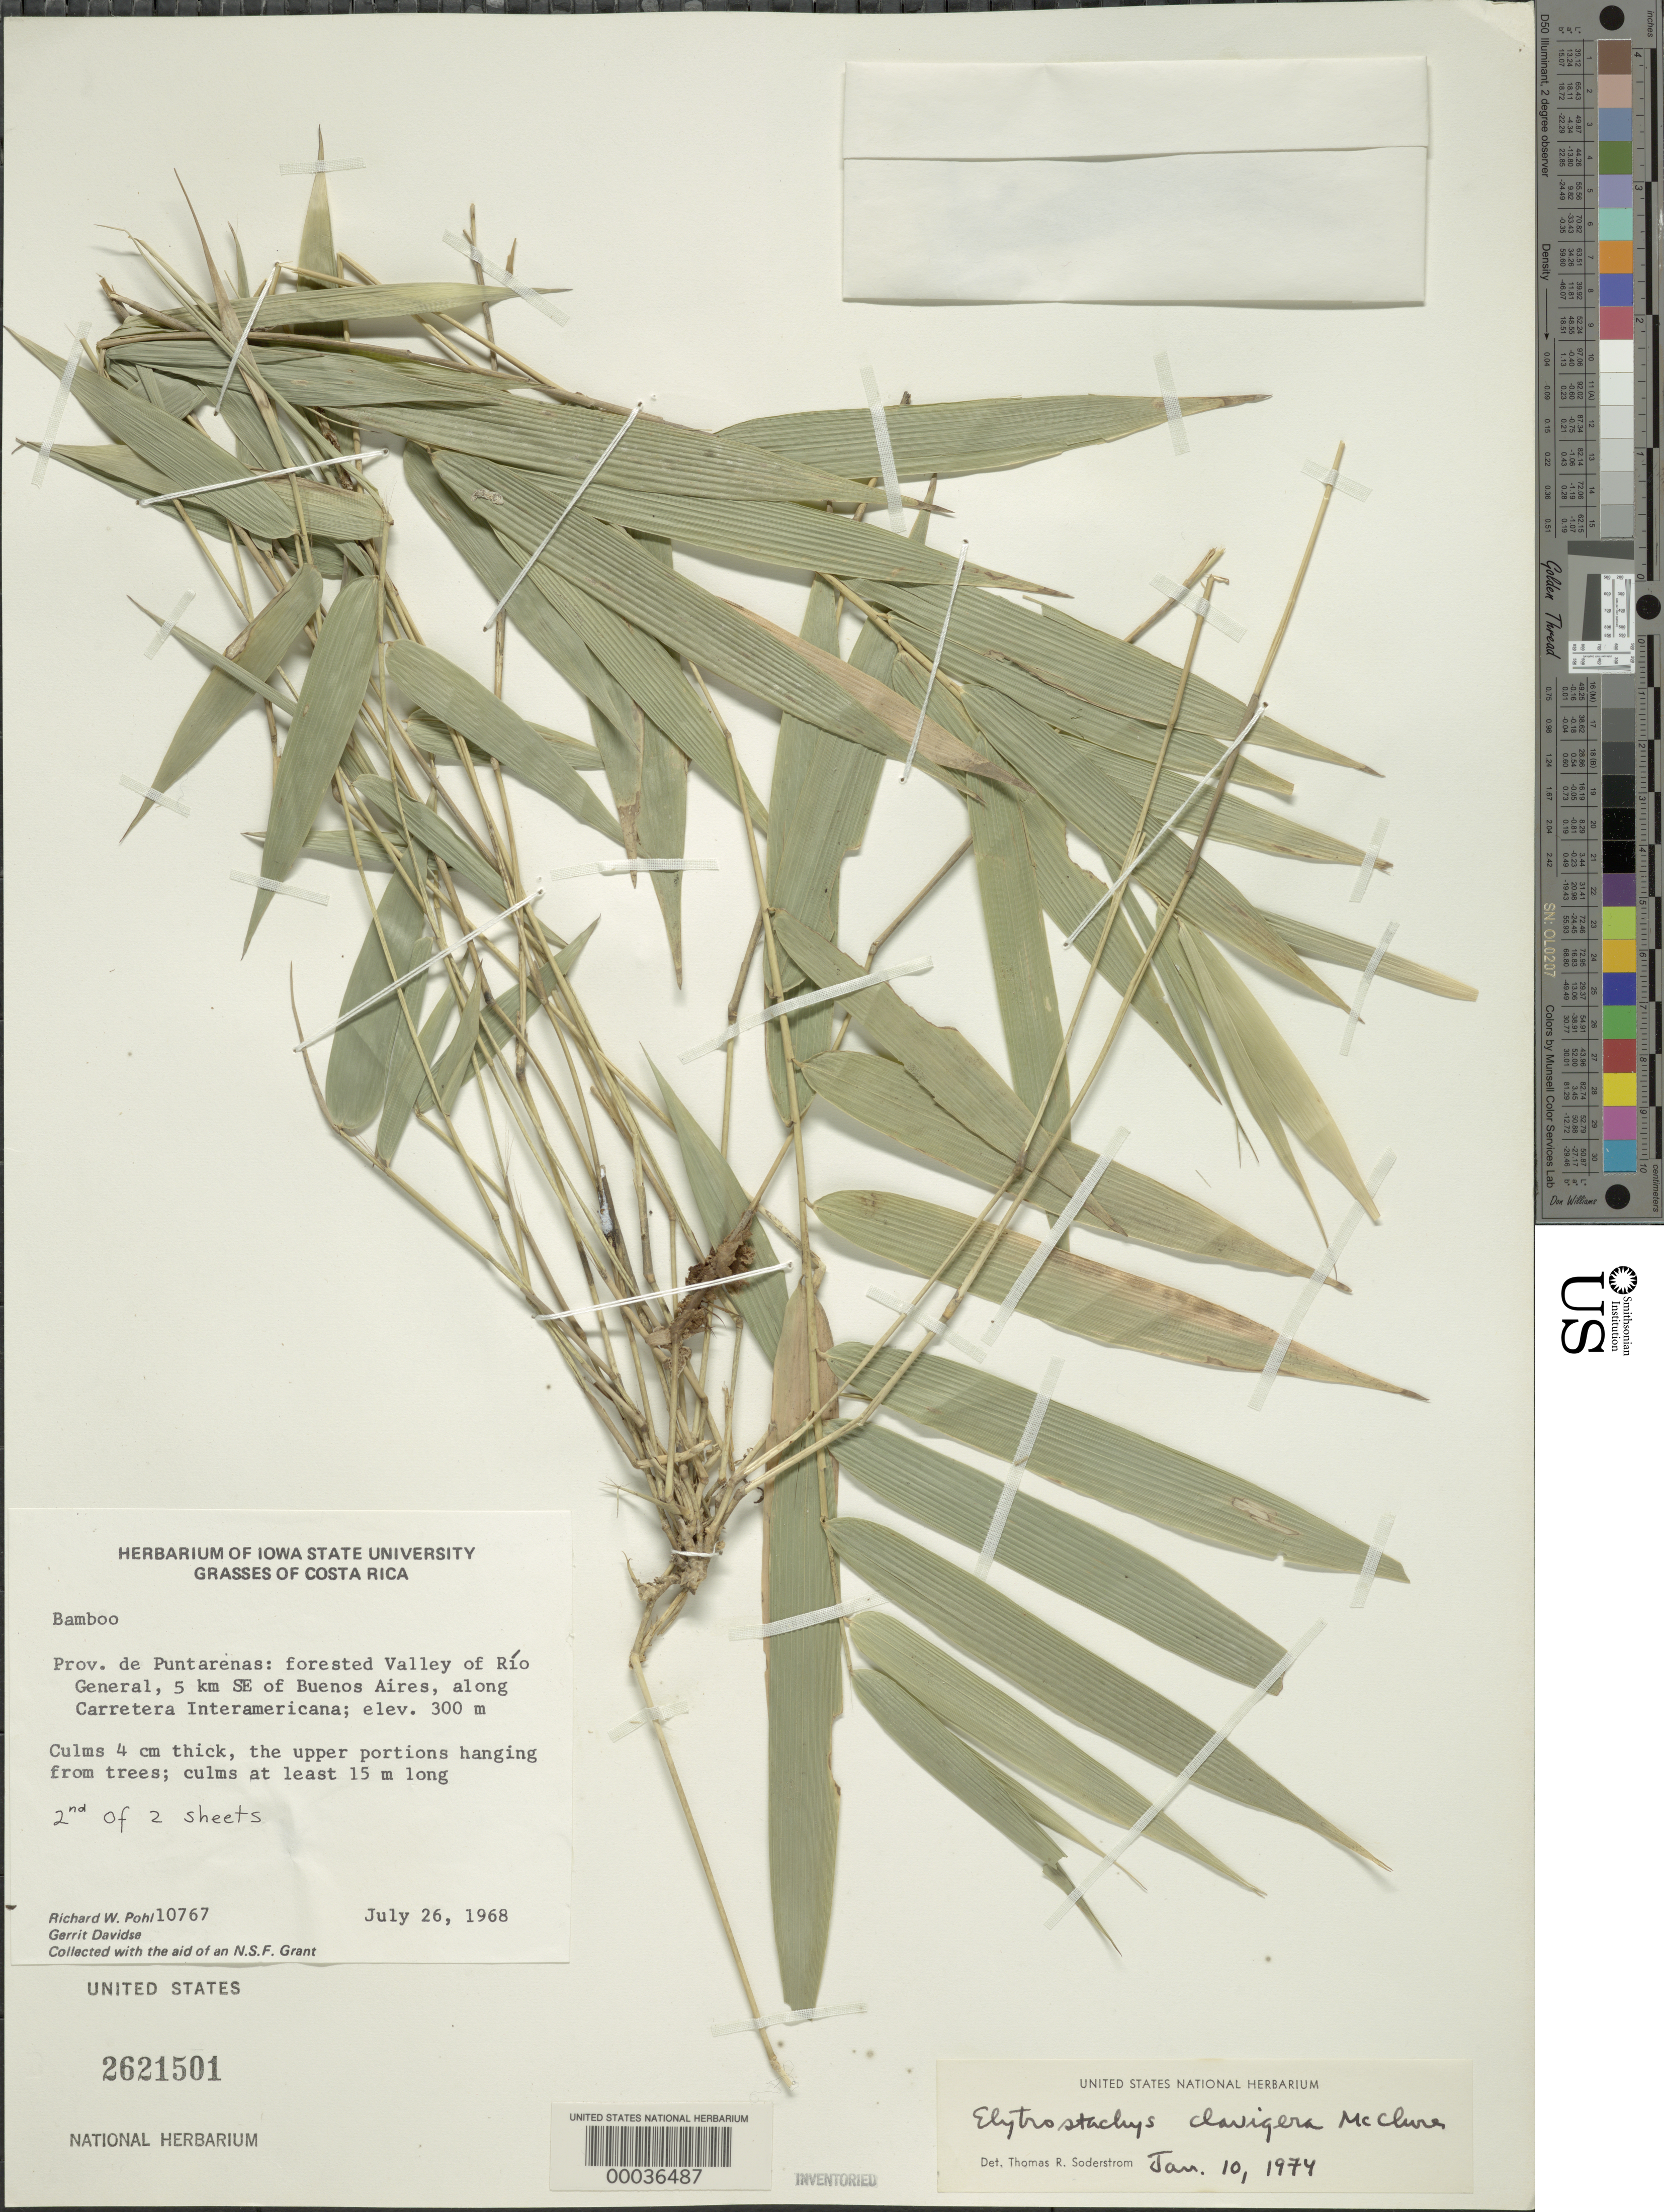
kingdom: Plantae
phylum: Tracheophyta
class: Liliopsida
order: Poales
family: Poaceae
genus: Elytrostachys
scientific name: Elytrostachys clavigera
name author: McClure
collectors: R. W. Pohl & G. Davidse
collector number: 10767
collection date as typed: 26 Jul 1968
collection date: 1968-07-26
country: Costa Rica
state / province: Puntarenas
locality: Valley of rio general, along carretera interamericana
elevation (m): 300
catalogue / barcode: US 2621501